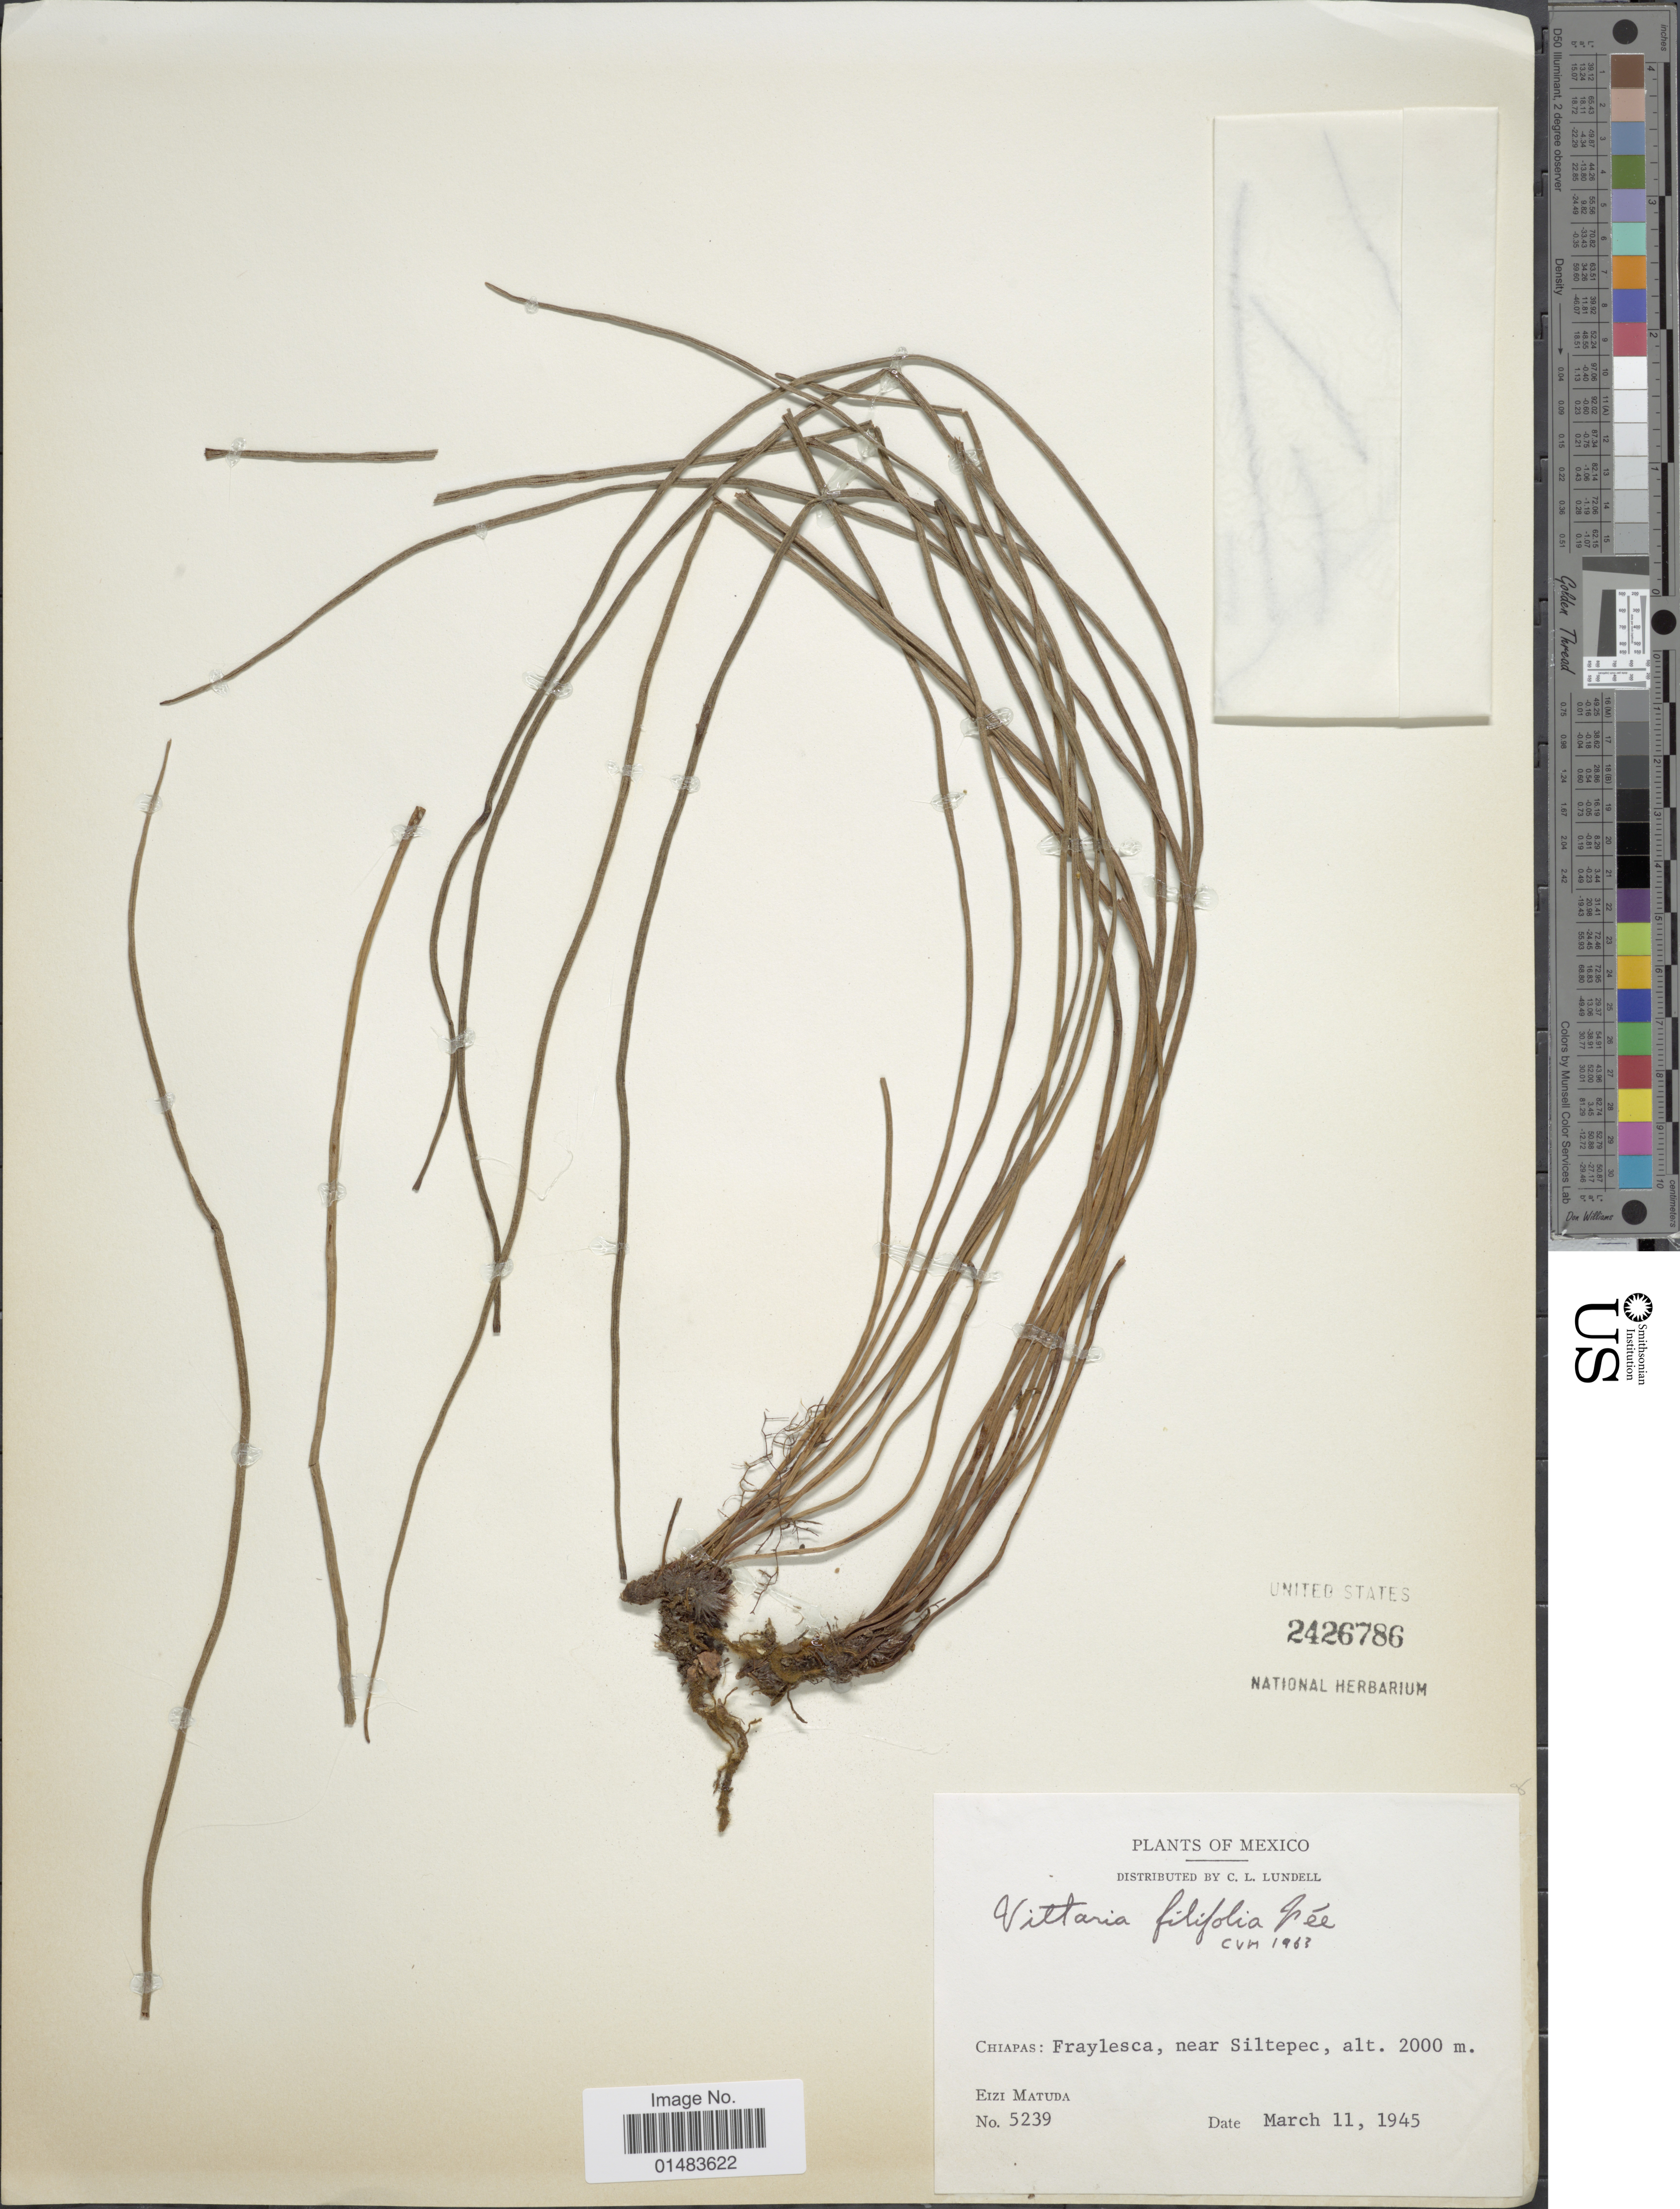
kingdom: Plantae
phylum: Tracheophyta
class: Polypodiopsida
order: Polypodiales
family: Pteridaceae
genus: Vittaria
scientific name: Vittaria graminifolia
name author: Kaulf.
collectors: E. Matuda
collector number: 5239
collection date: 1945-03-11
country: Mexico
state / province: Chiapas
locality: Mexico, Fraylesa, near Siltepec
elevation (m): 2000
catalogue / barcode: US 2426786